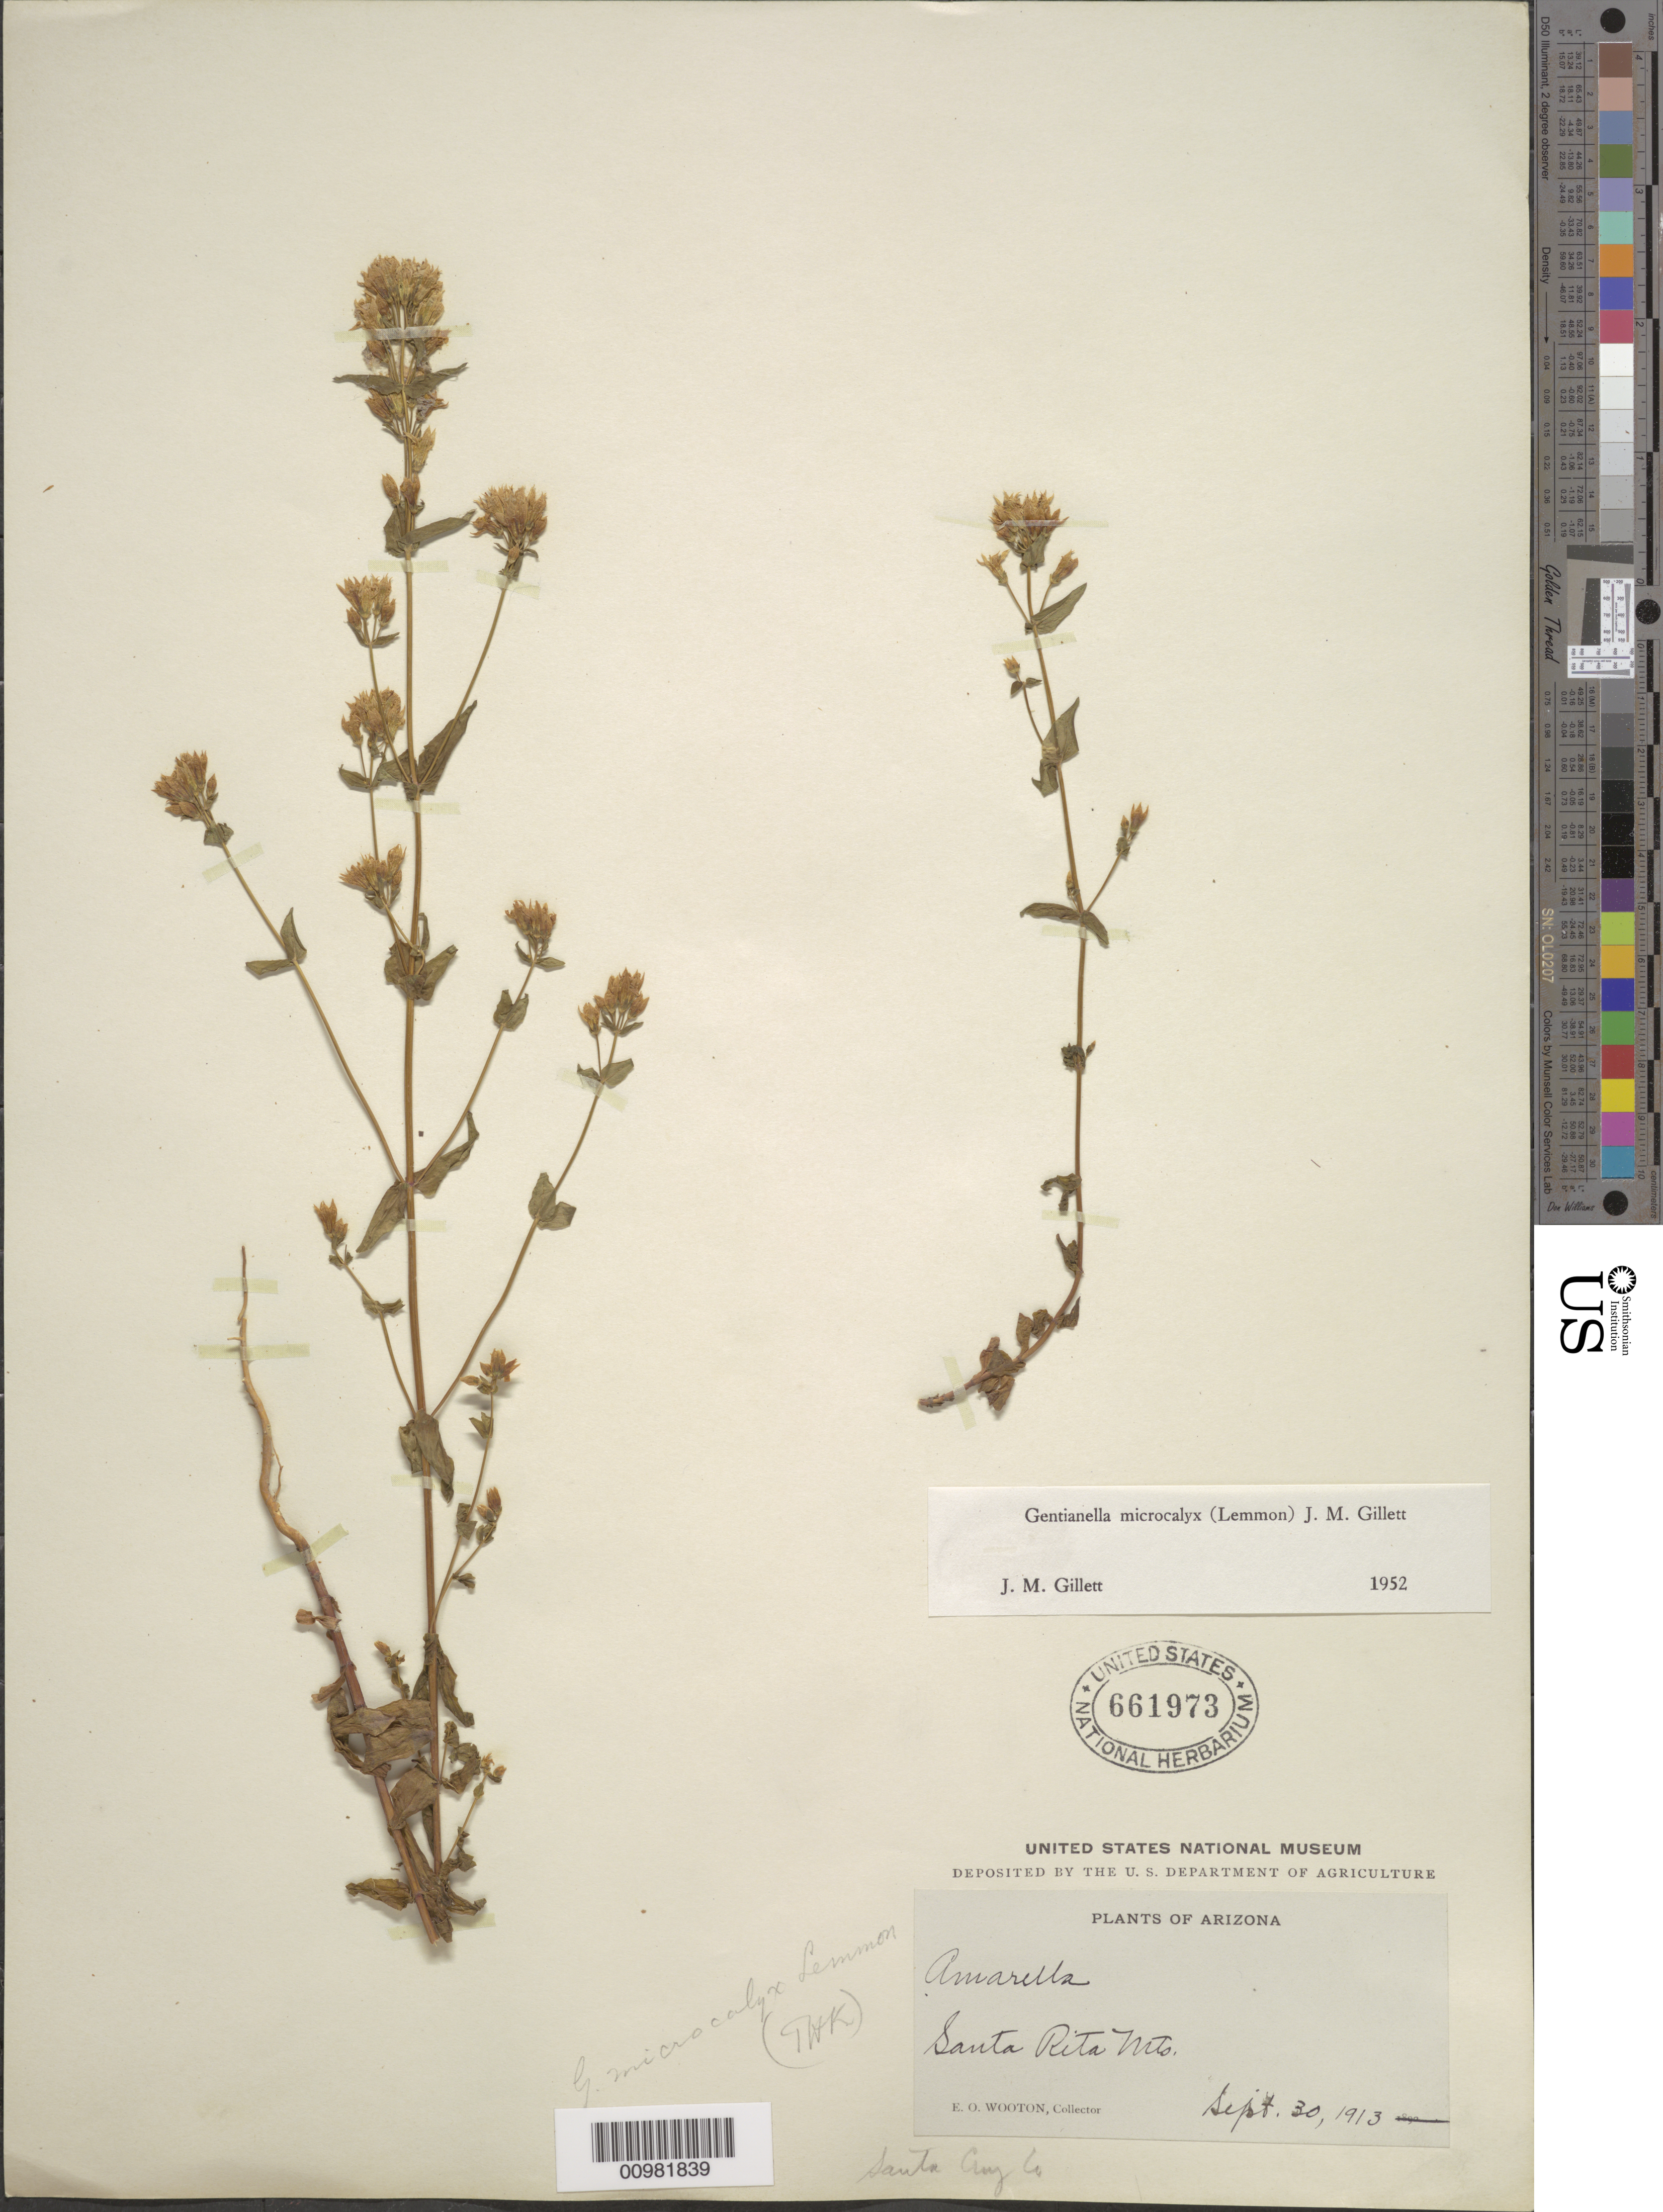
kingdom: Plantae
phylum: Tracheophyta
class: Magnoliopsida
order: Gentianales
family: Gentianaceae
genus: Gentianella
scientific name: Gentianella microcalyx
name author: (Lemmon) J.M. Gillet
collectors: E. O. Wooton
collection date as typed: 30 Sep 1913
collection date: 1913-09-30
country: United States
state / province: Arizona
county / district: Santa Cruz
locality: Santa Rita Mts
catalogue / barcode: US 661973